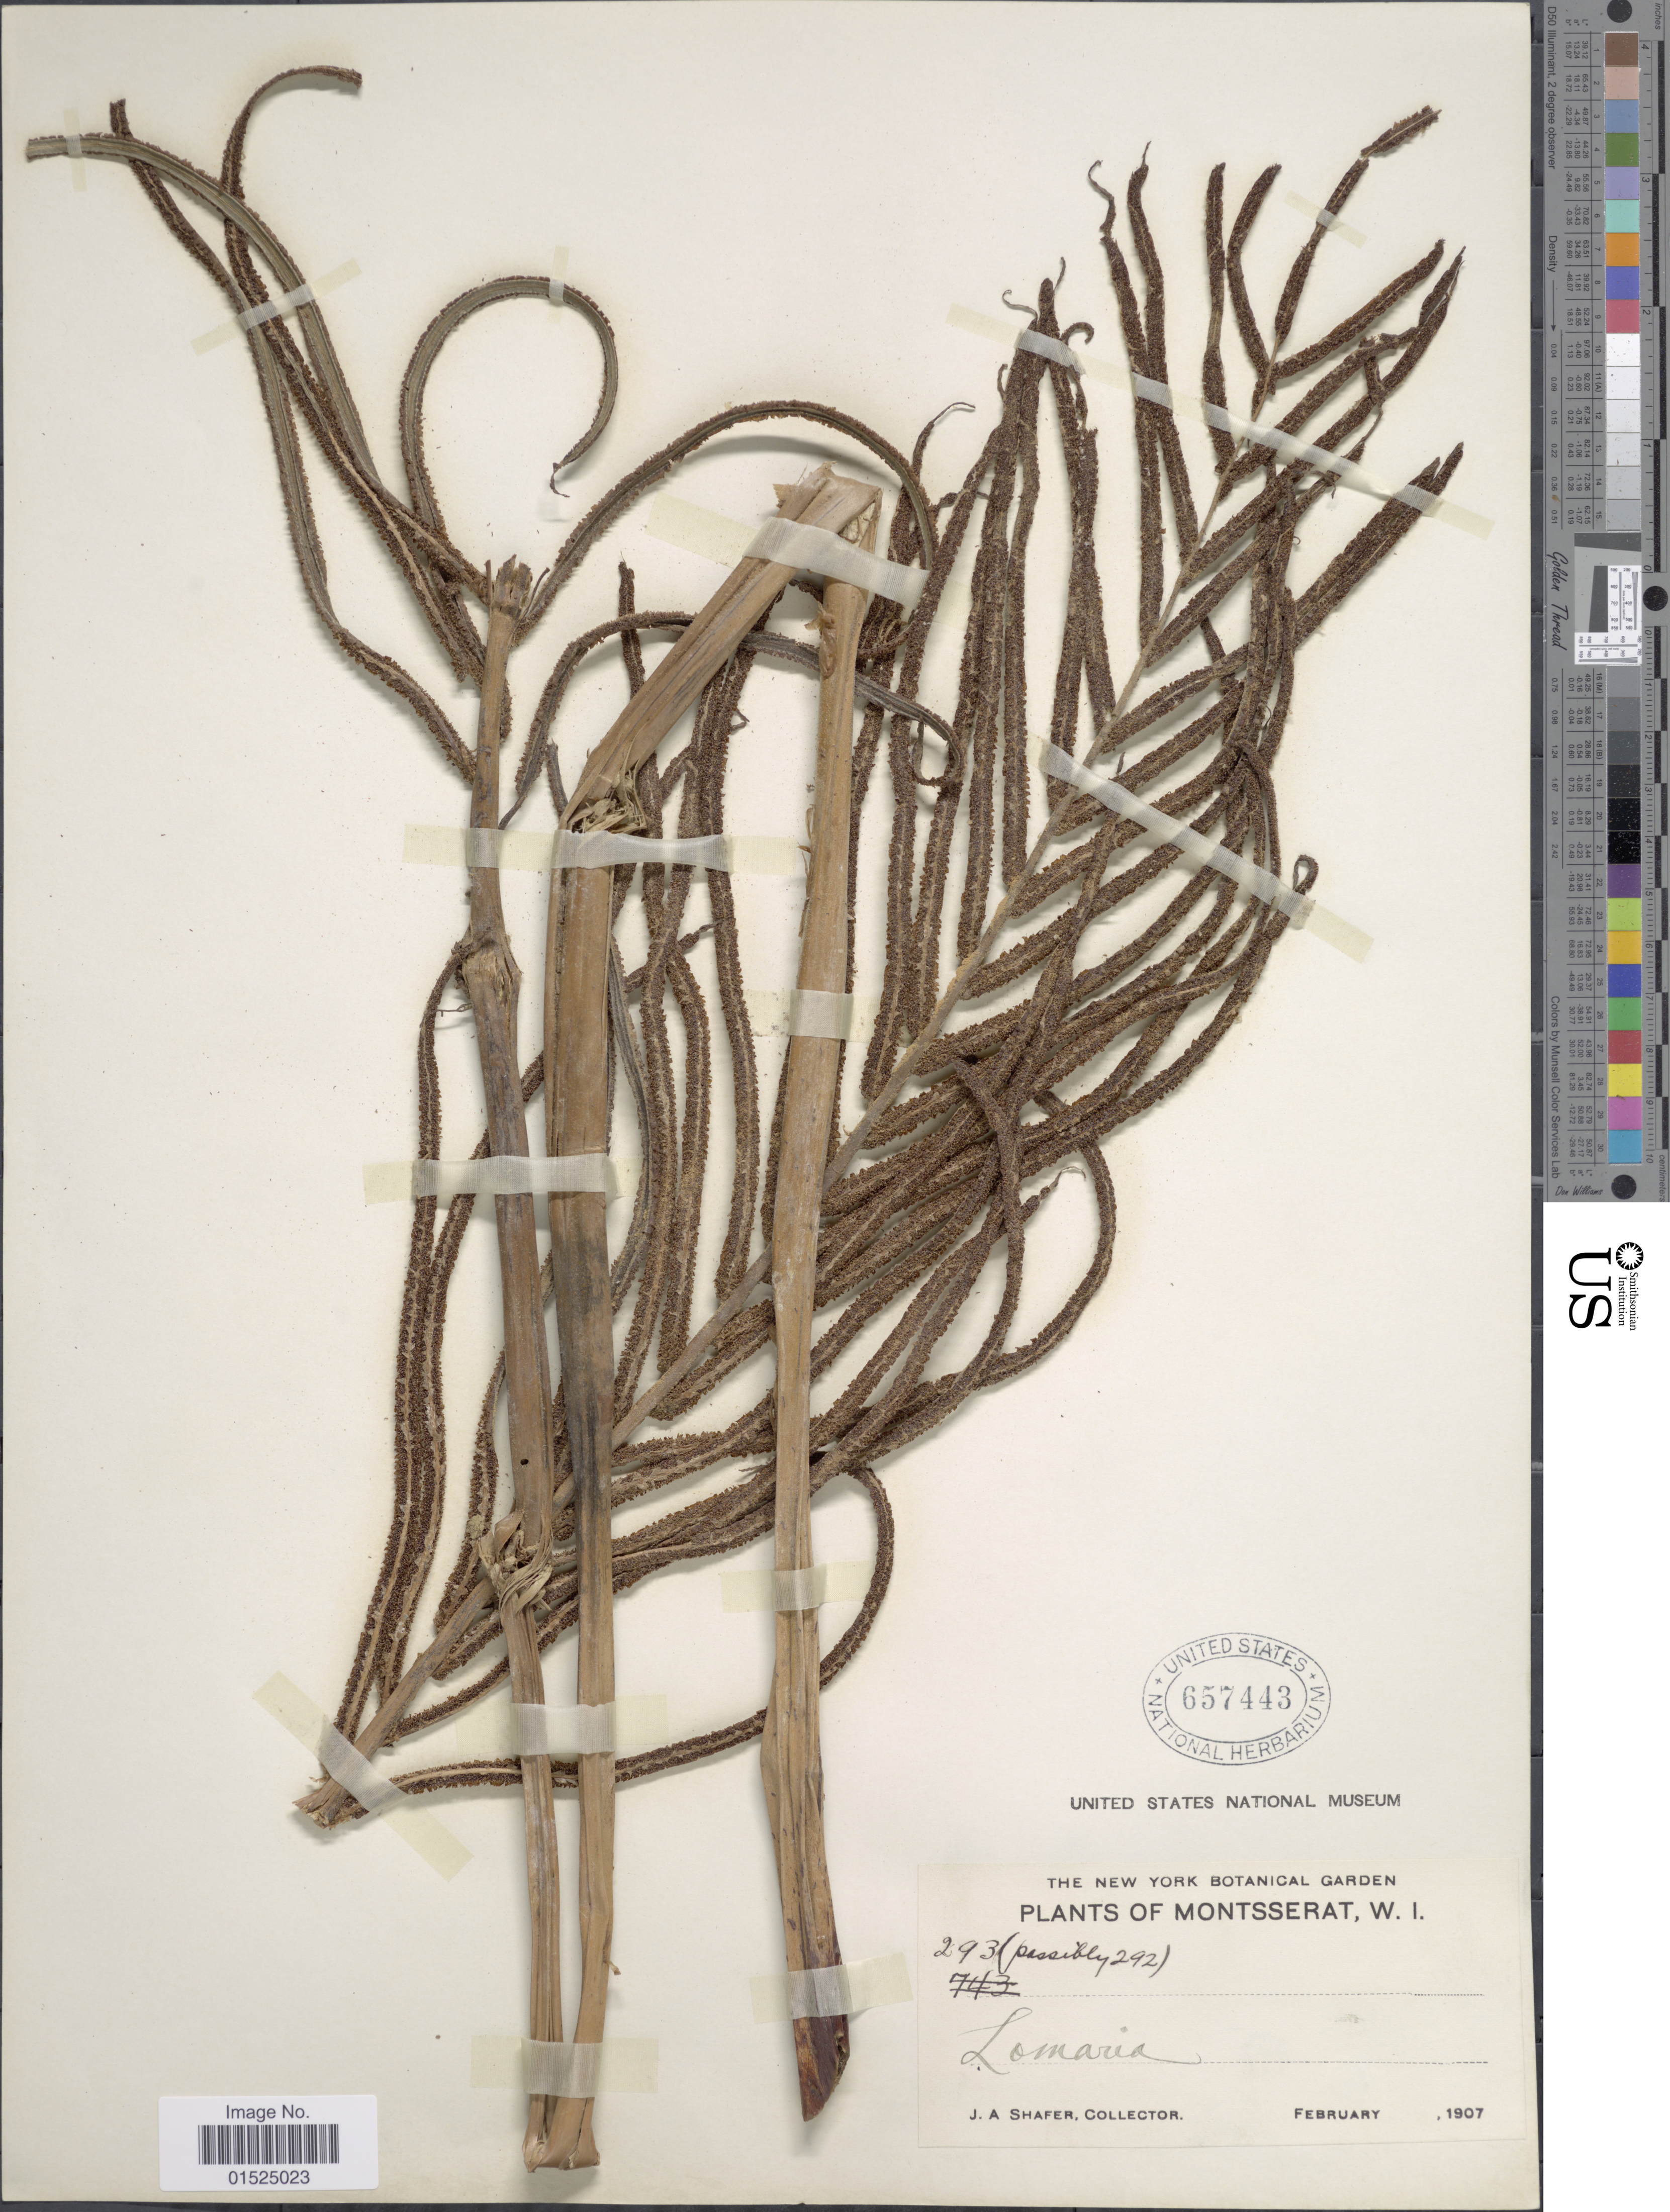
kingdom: Plantae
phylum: Tracheophyta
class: Polypodiopsida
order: Polypodiales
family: Blechnaceae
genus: Blechnum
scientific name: Blechnum ryanii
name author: Hieron.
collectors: J. A. Shafer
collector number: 293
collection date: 1907-02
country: Montserrat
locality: Montserrat W. I.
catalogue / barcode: US 657443